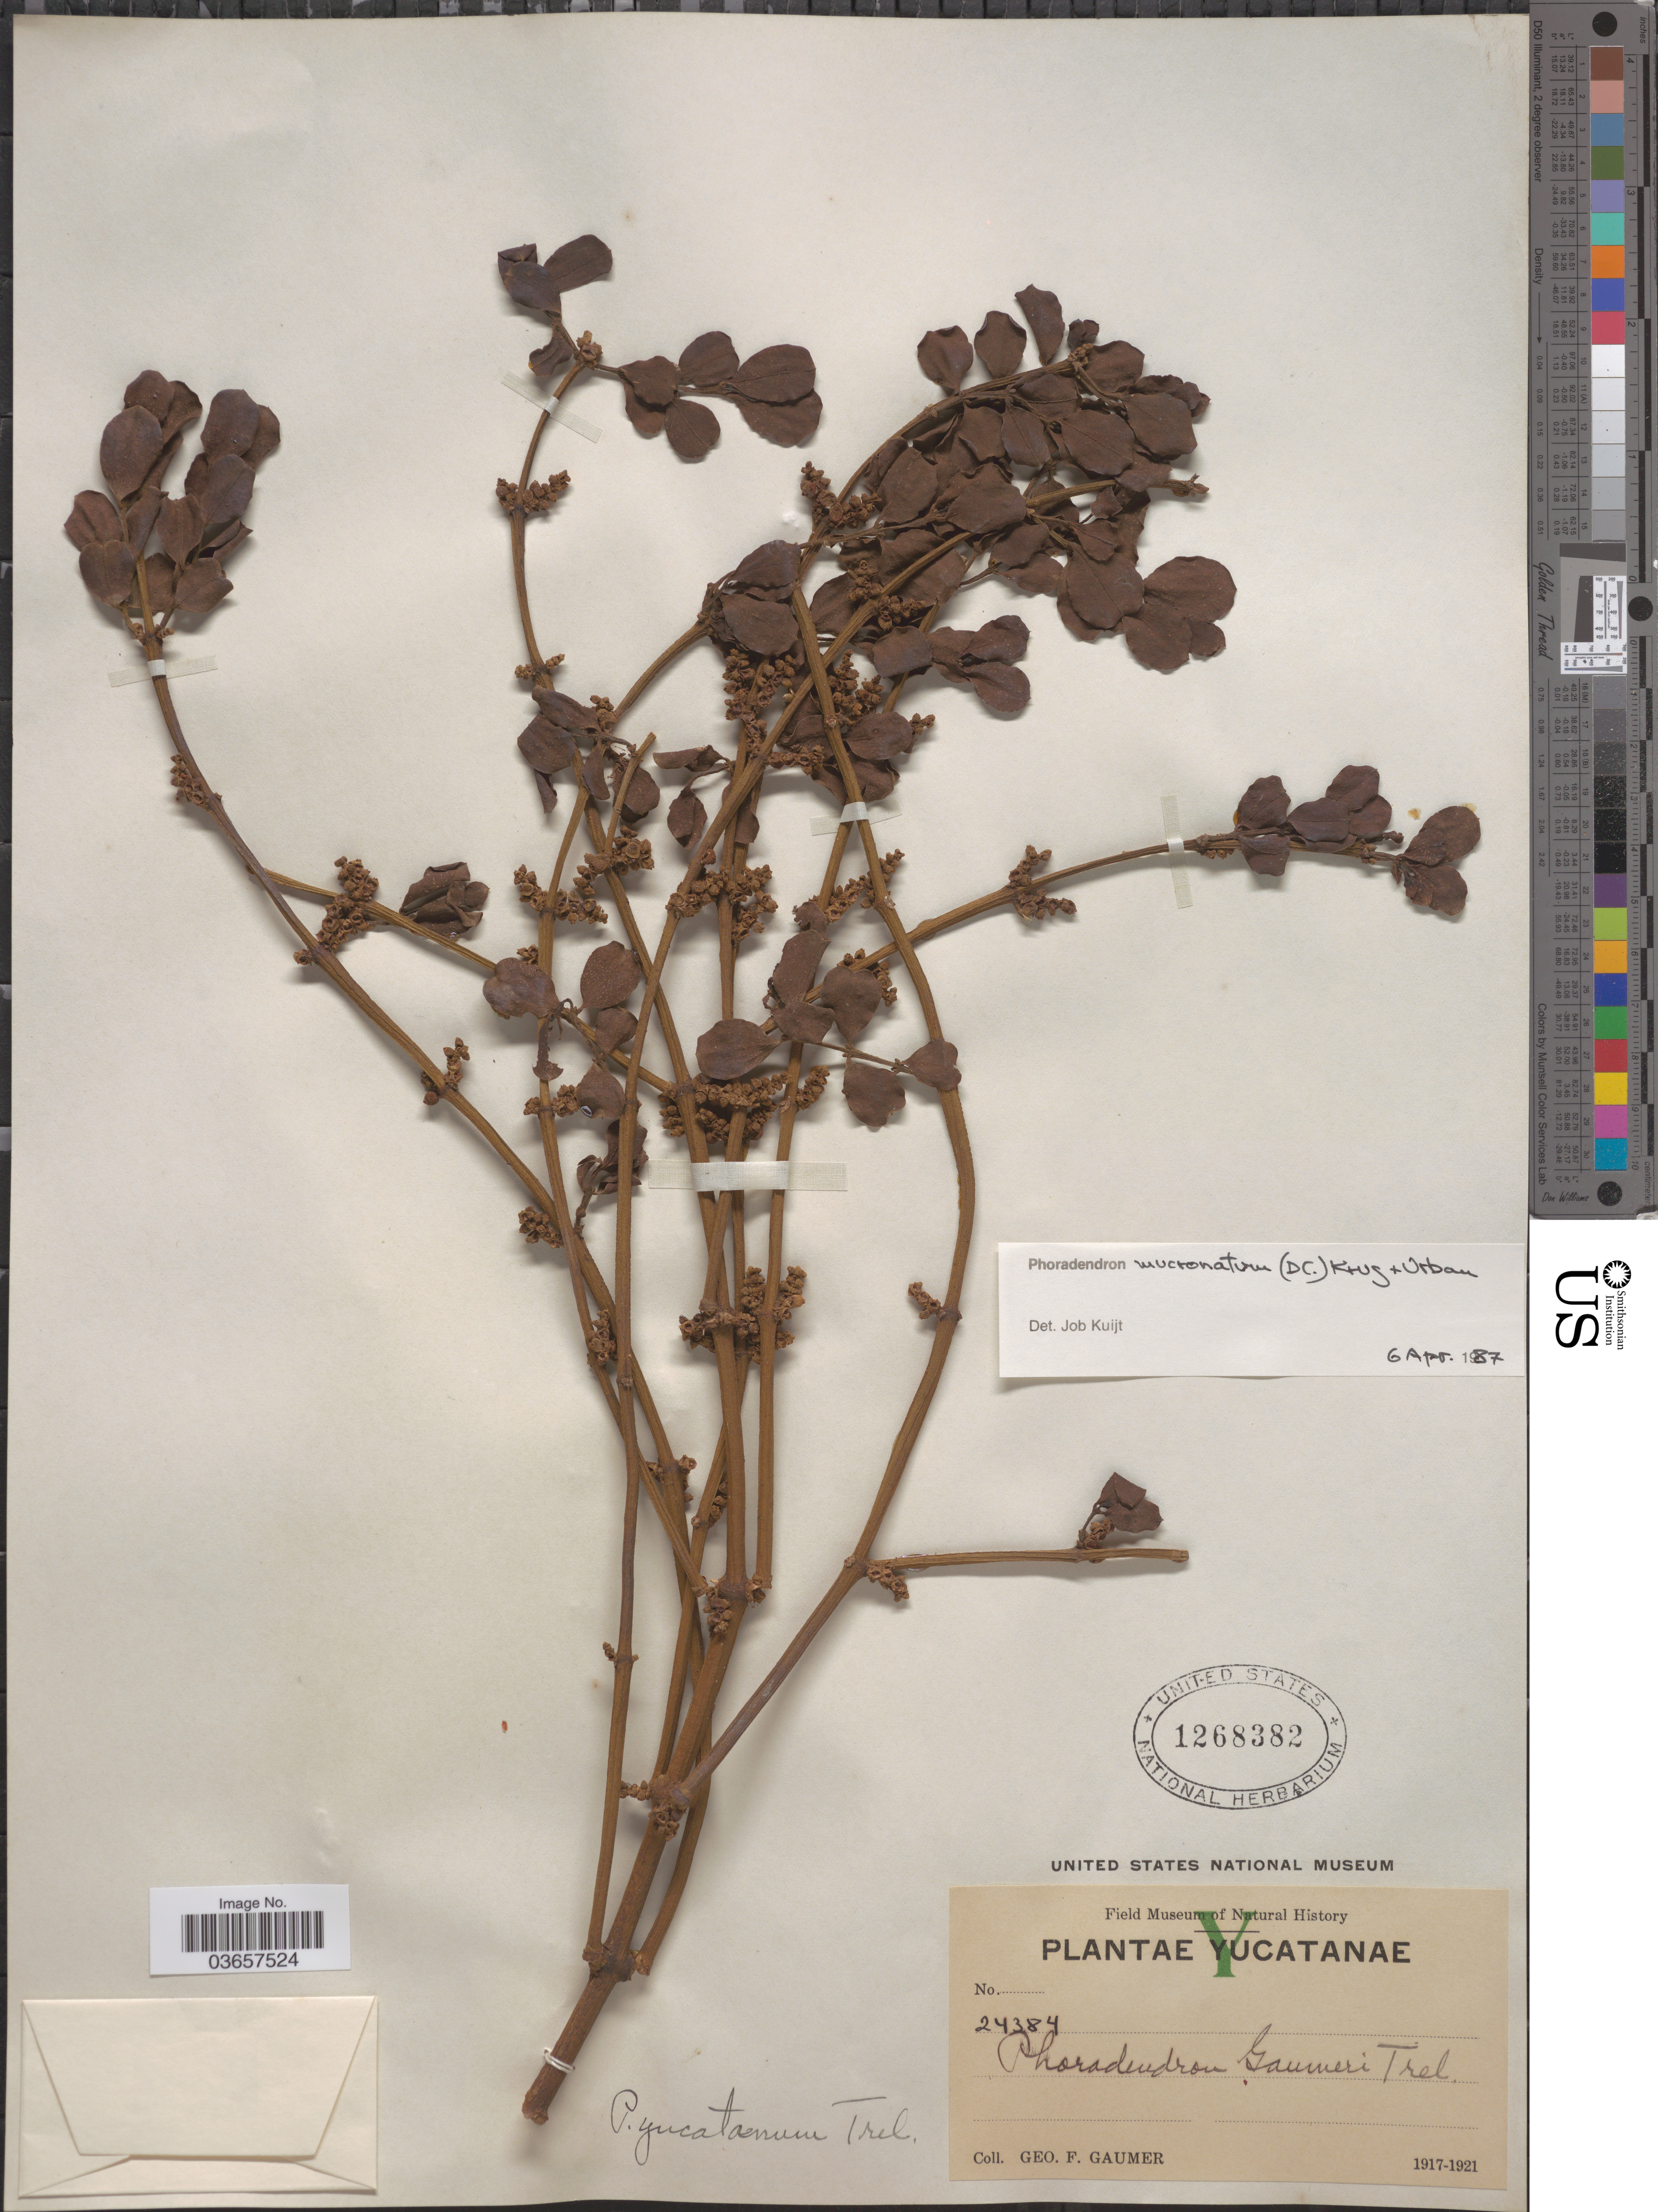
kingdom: Plantae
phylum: Tracheophyta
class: Magnoliopsida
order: Santalales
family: Viscaceae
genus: Phoradendron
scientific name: Phoradendron mucronatum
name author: (DC.) Krug & Urb.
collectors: G. F. Gaumer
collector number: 24384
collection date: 1917/1921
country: Mexico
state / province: Yucatán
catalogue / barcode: US 1268382